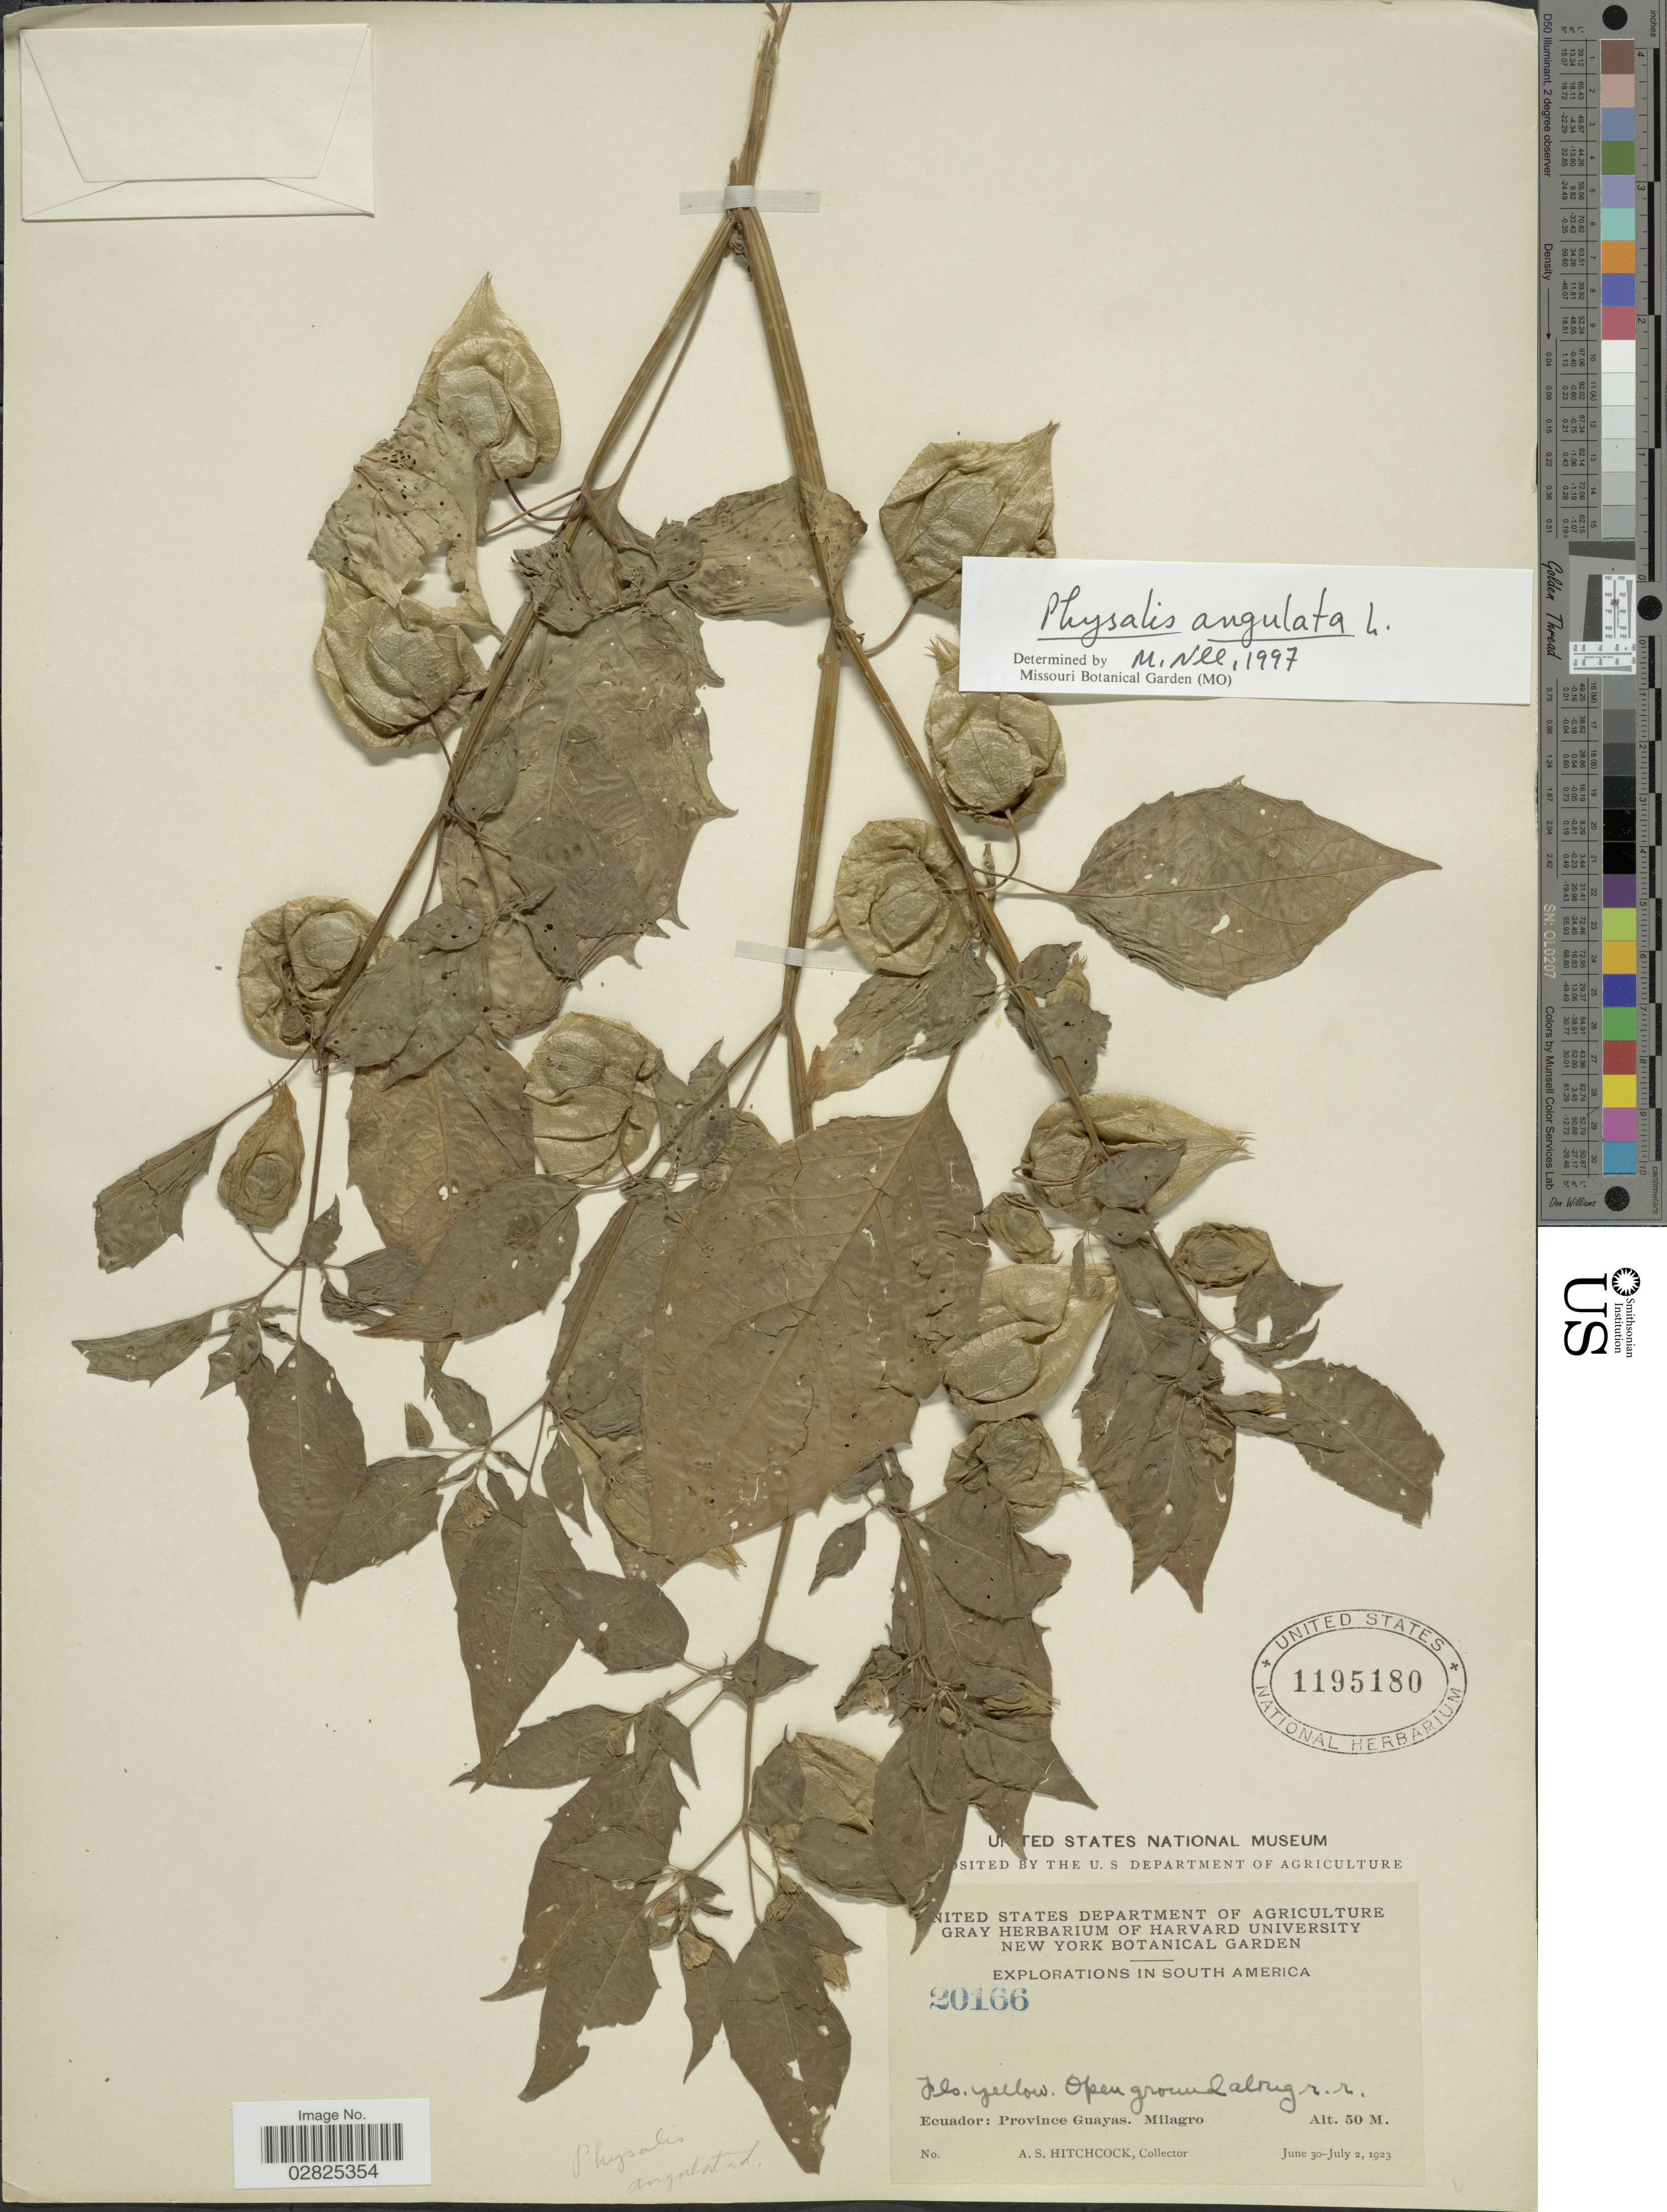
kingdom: Plantae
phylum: Tracheophyta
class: Magnoliopsida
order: Solanales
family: Solanaceae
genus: Physalis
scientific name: Physalis angulata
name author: L.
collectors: A. S. Hitchcock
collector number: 20166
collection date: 1923-06-30/1923-07-02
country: Ecuador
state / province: Guayas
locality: Milagro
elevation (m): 50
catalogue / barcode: US 1195180